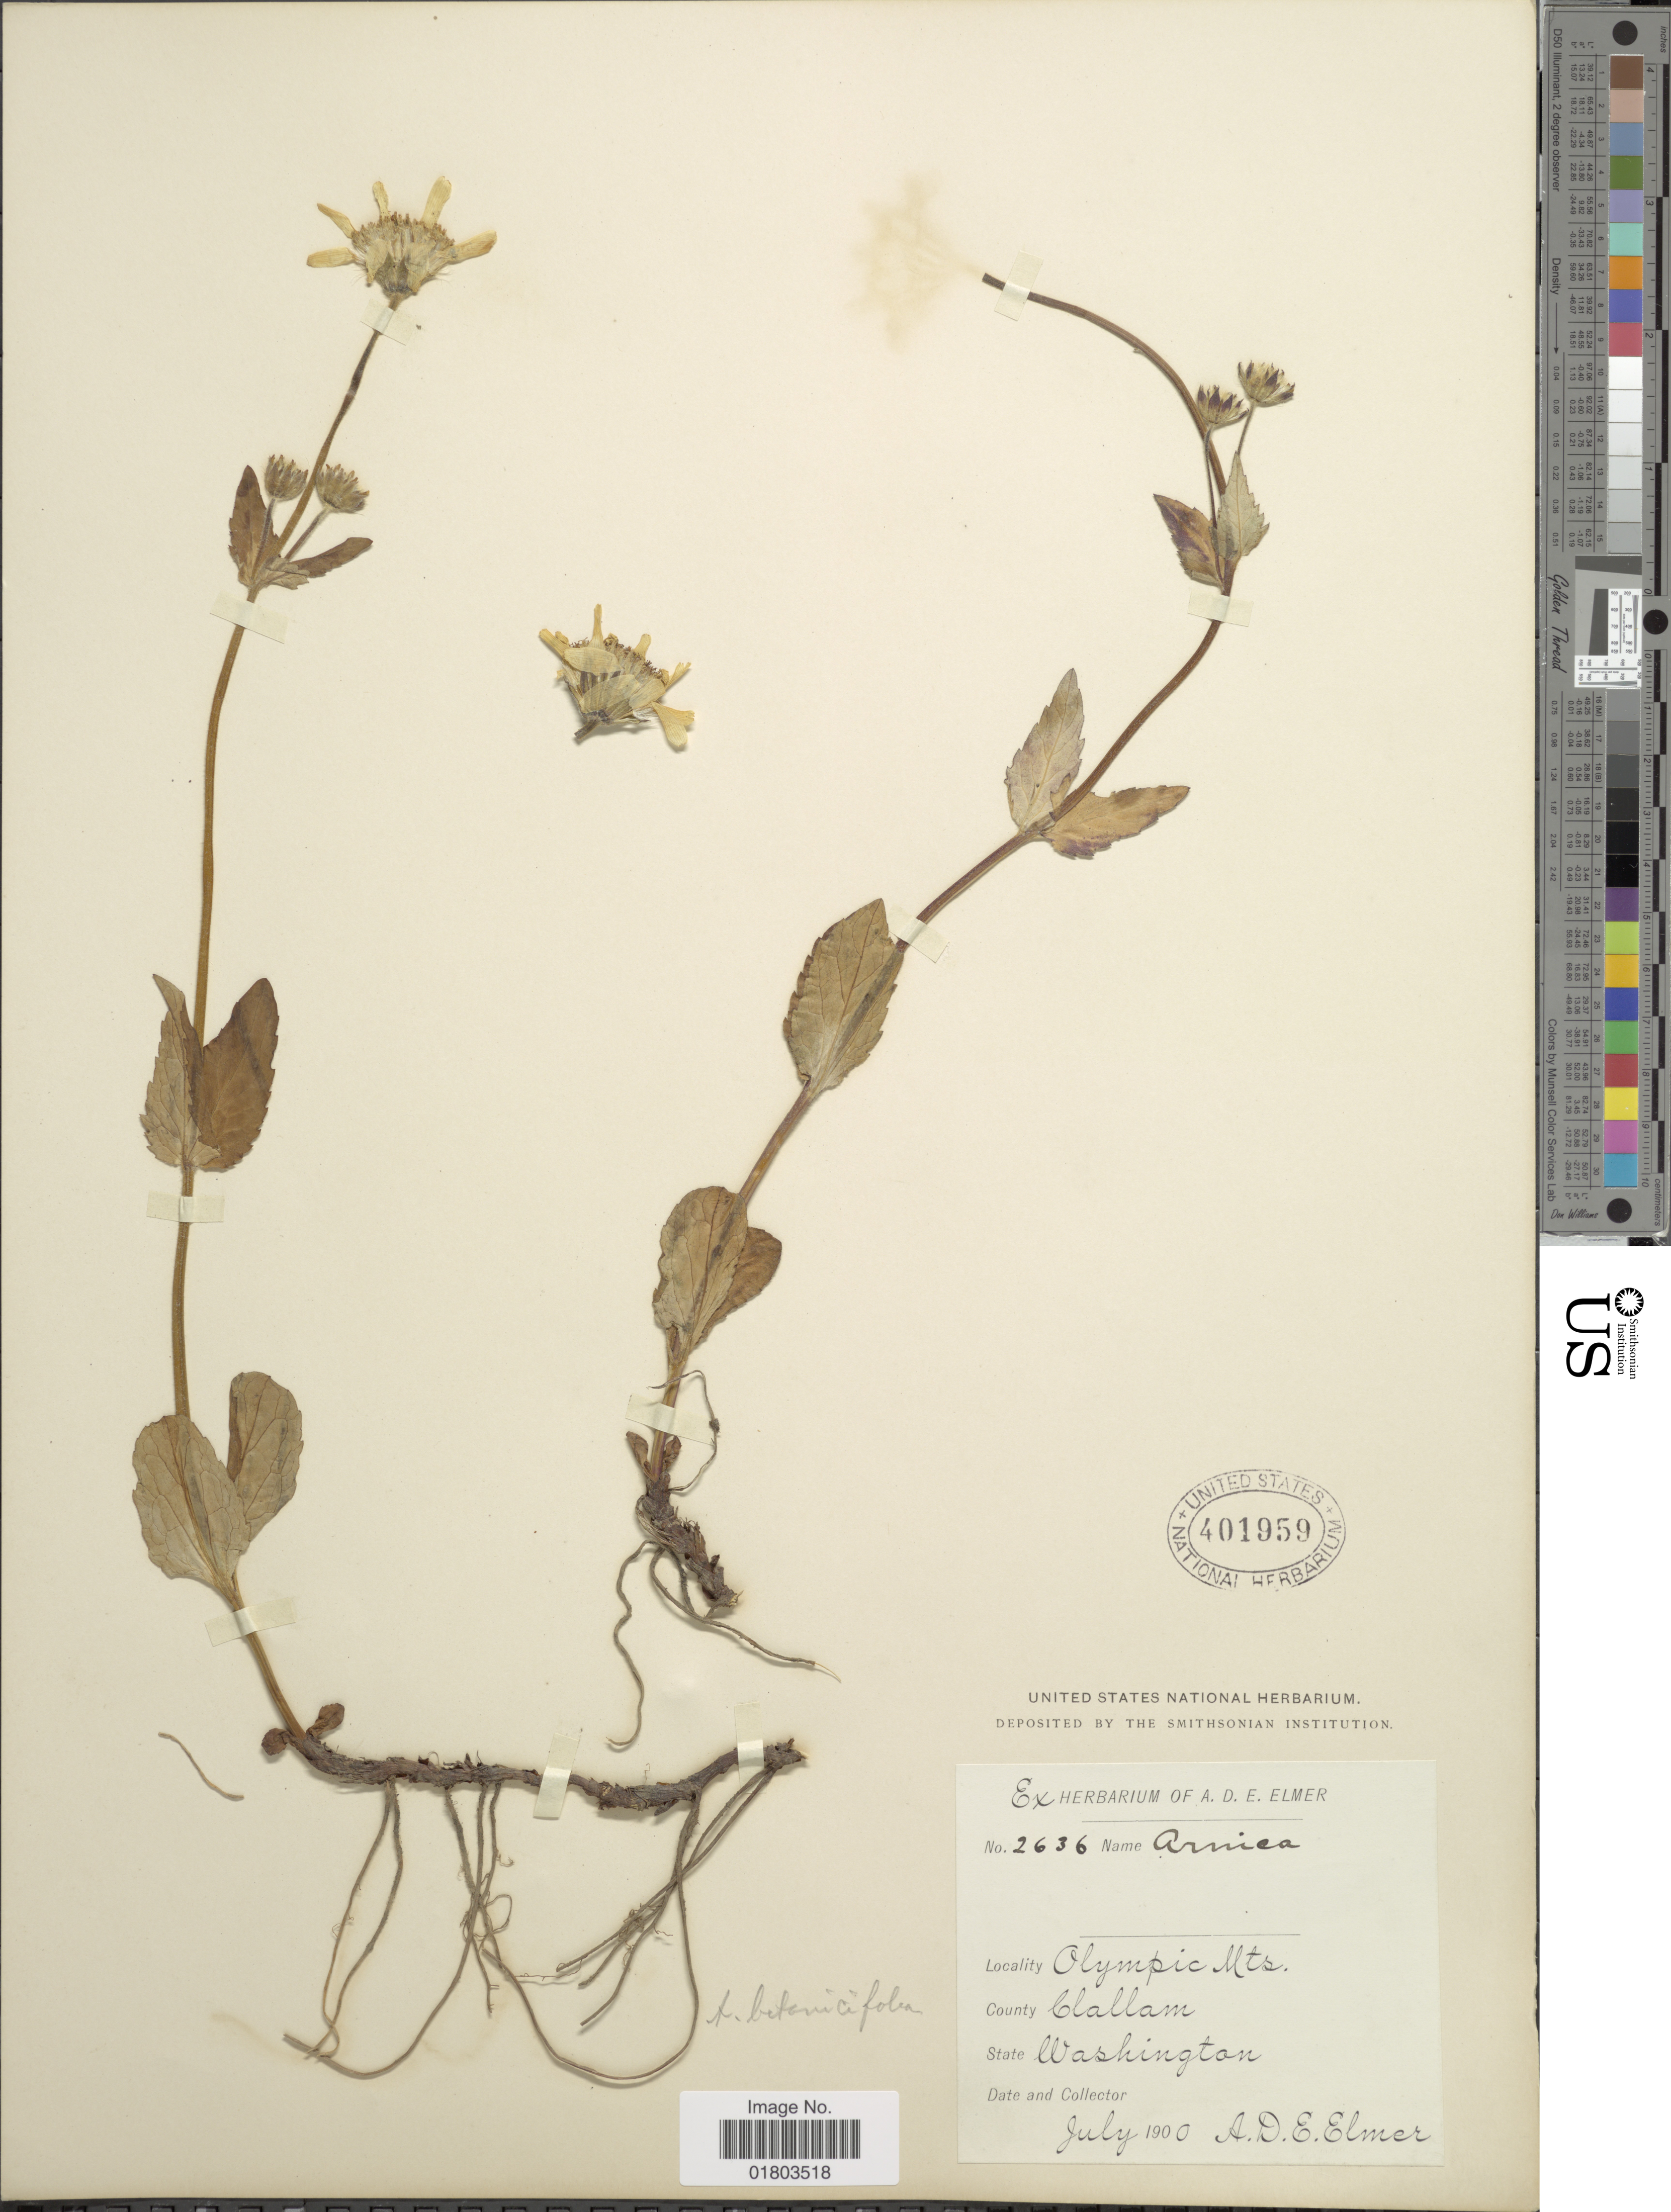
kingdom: Plantae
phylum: Tracheophyta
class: Magnoliopsida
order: Asterales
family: Asteraceae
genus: Arnica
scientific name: Arnica latifolia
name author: Bong.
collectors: A. D. E. Elmer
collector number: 2636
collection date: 1900-07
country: United States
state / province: Washington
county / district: Clallam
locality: Olympic Mts, County Clallam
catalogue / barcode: US 401959